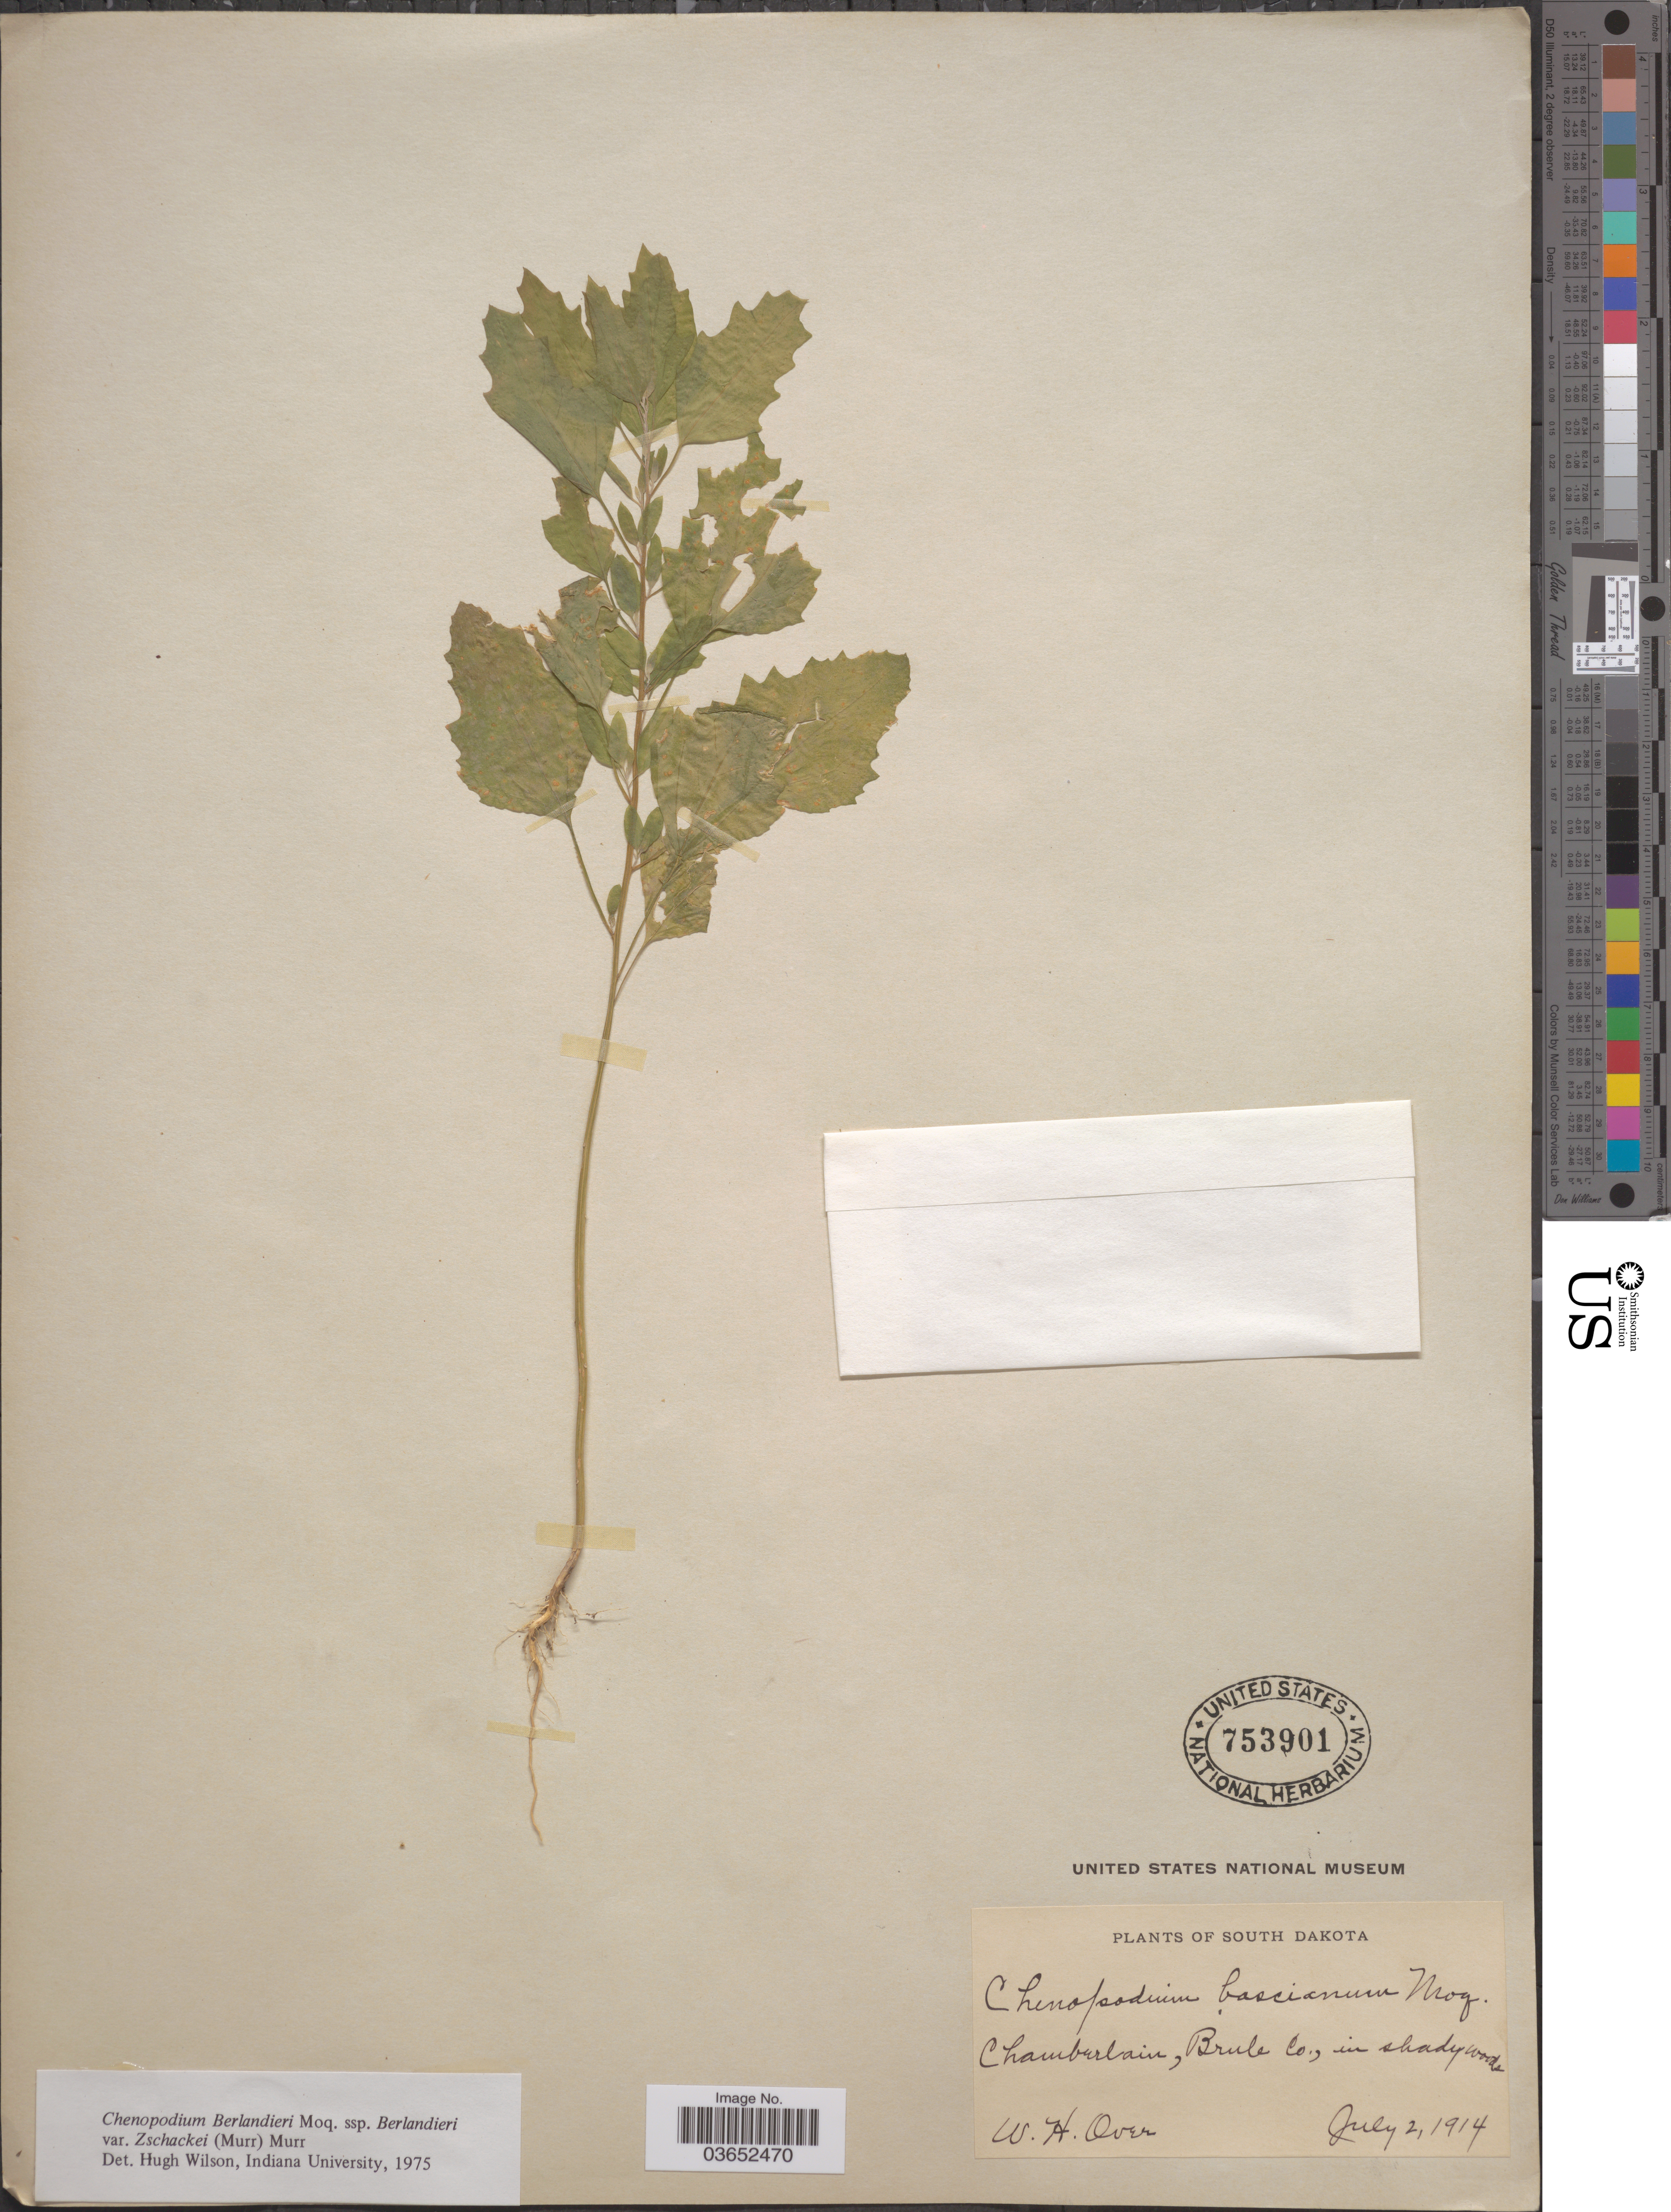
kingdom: Plantae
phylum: Tracheophyta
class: Magnoliopsida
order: Caryophyllales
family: Amaranthaceae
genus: Chenopodium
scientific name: Chenopodium berlandieri var. typicum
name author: A. Ludw. ex Graebn.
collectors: W. Over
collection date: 1914-07-02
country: United States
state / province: South Dakota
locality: Chamberlain, Brule Co.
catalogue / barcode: US 753901